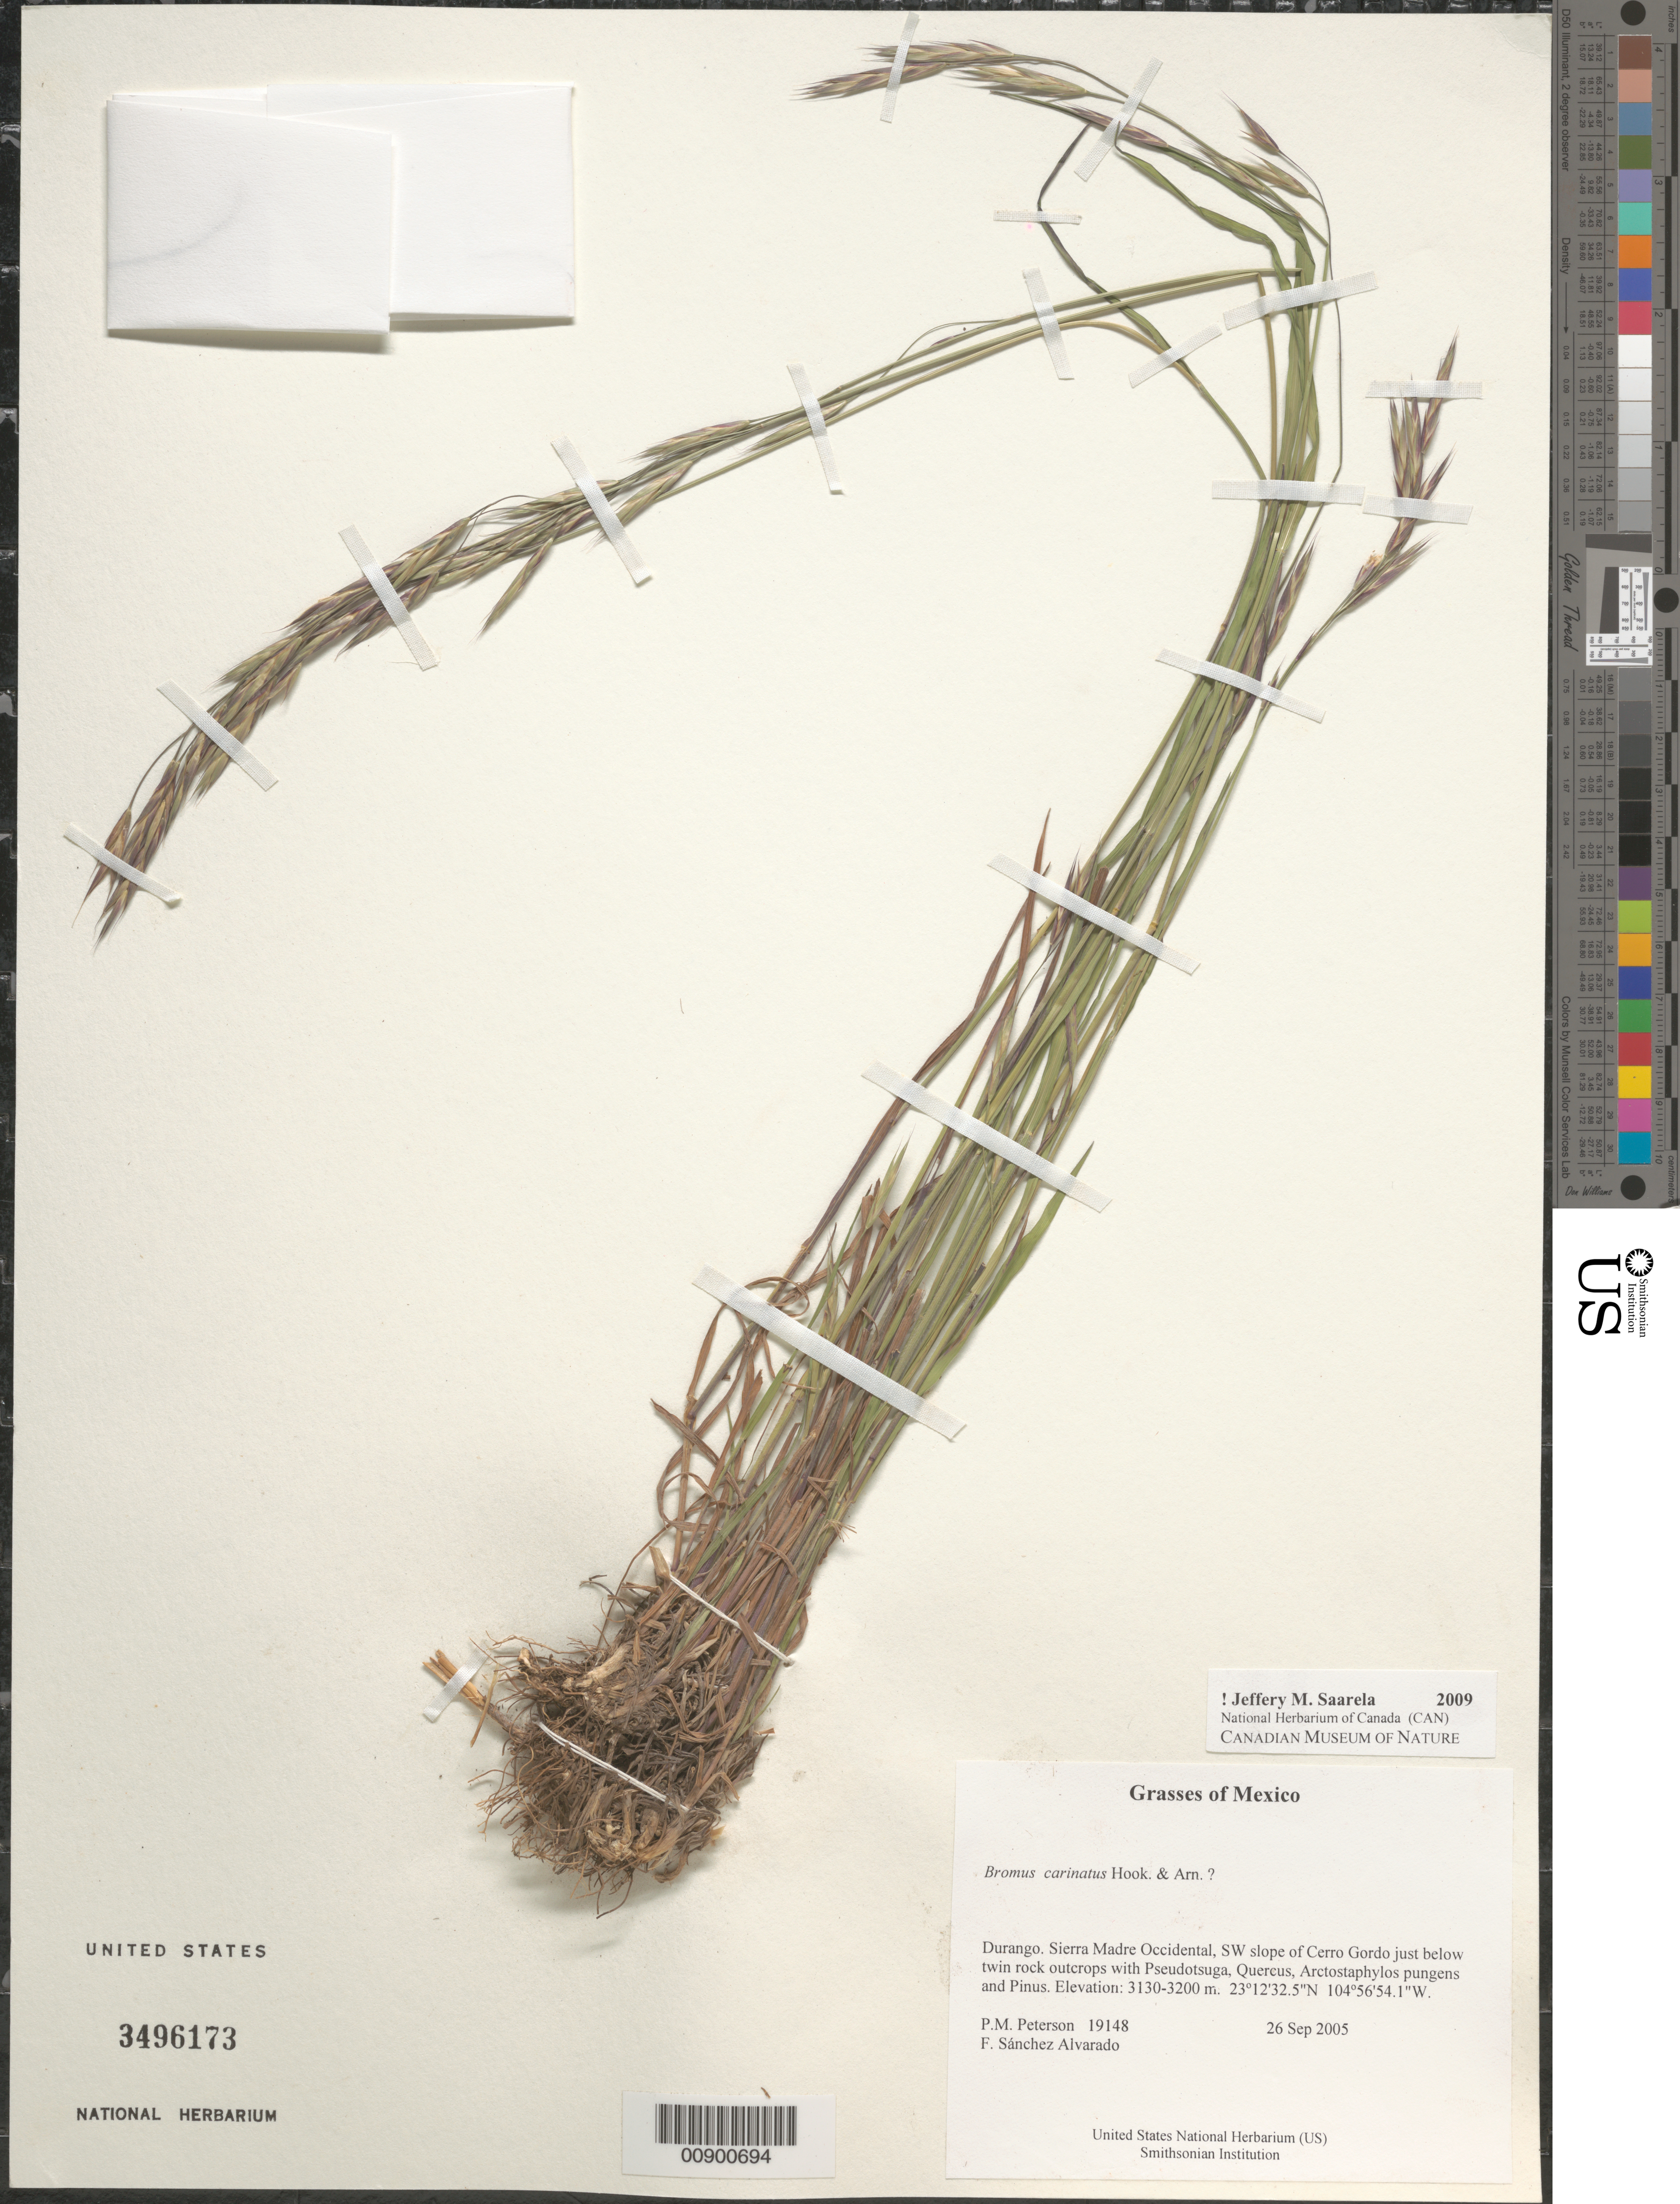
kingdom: Plantae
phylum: Tracheophyta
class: Liliopsida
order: Poales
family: Poaceae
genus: Bromus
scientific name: Bromus carinatus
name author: Hook. & Arn.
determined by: Saarela, J. M., (CAN), Canadian Museum of Nature (CANADA)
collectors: P. M. Peterson & F. Sánchez Alvarado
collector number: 19148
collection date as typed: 26 Sep 2005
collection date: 2005-09-26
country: Mexico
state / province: Durango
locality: Sierra Madre Occidental, SW slope of Cerro Gordo just below twin rock outcrops with Pseudotsuga, Quercus, Arctostaphylos pungens and Pinus.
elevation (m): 3130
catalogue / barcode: US 3496173